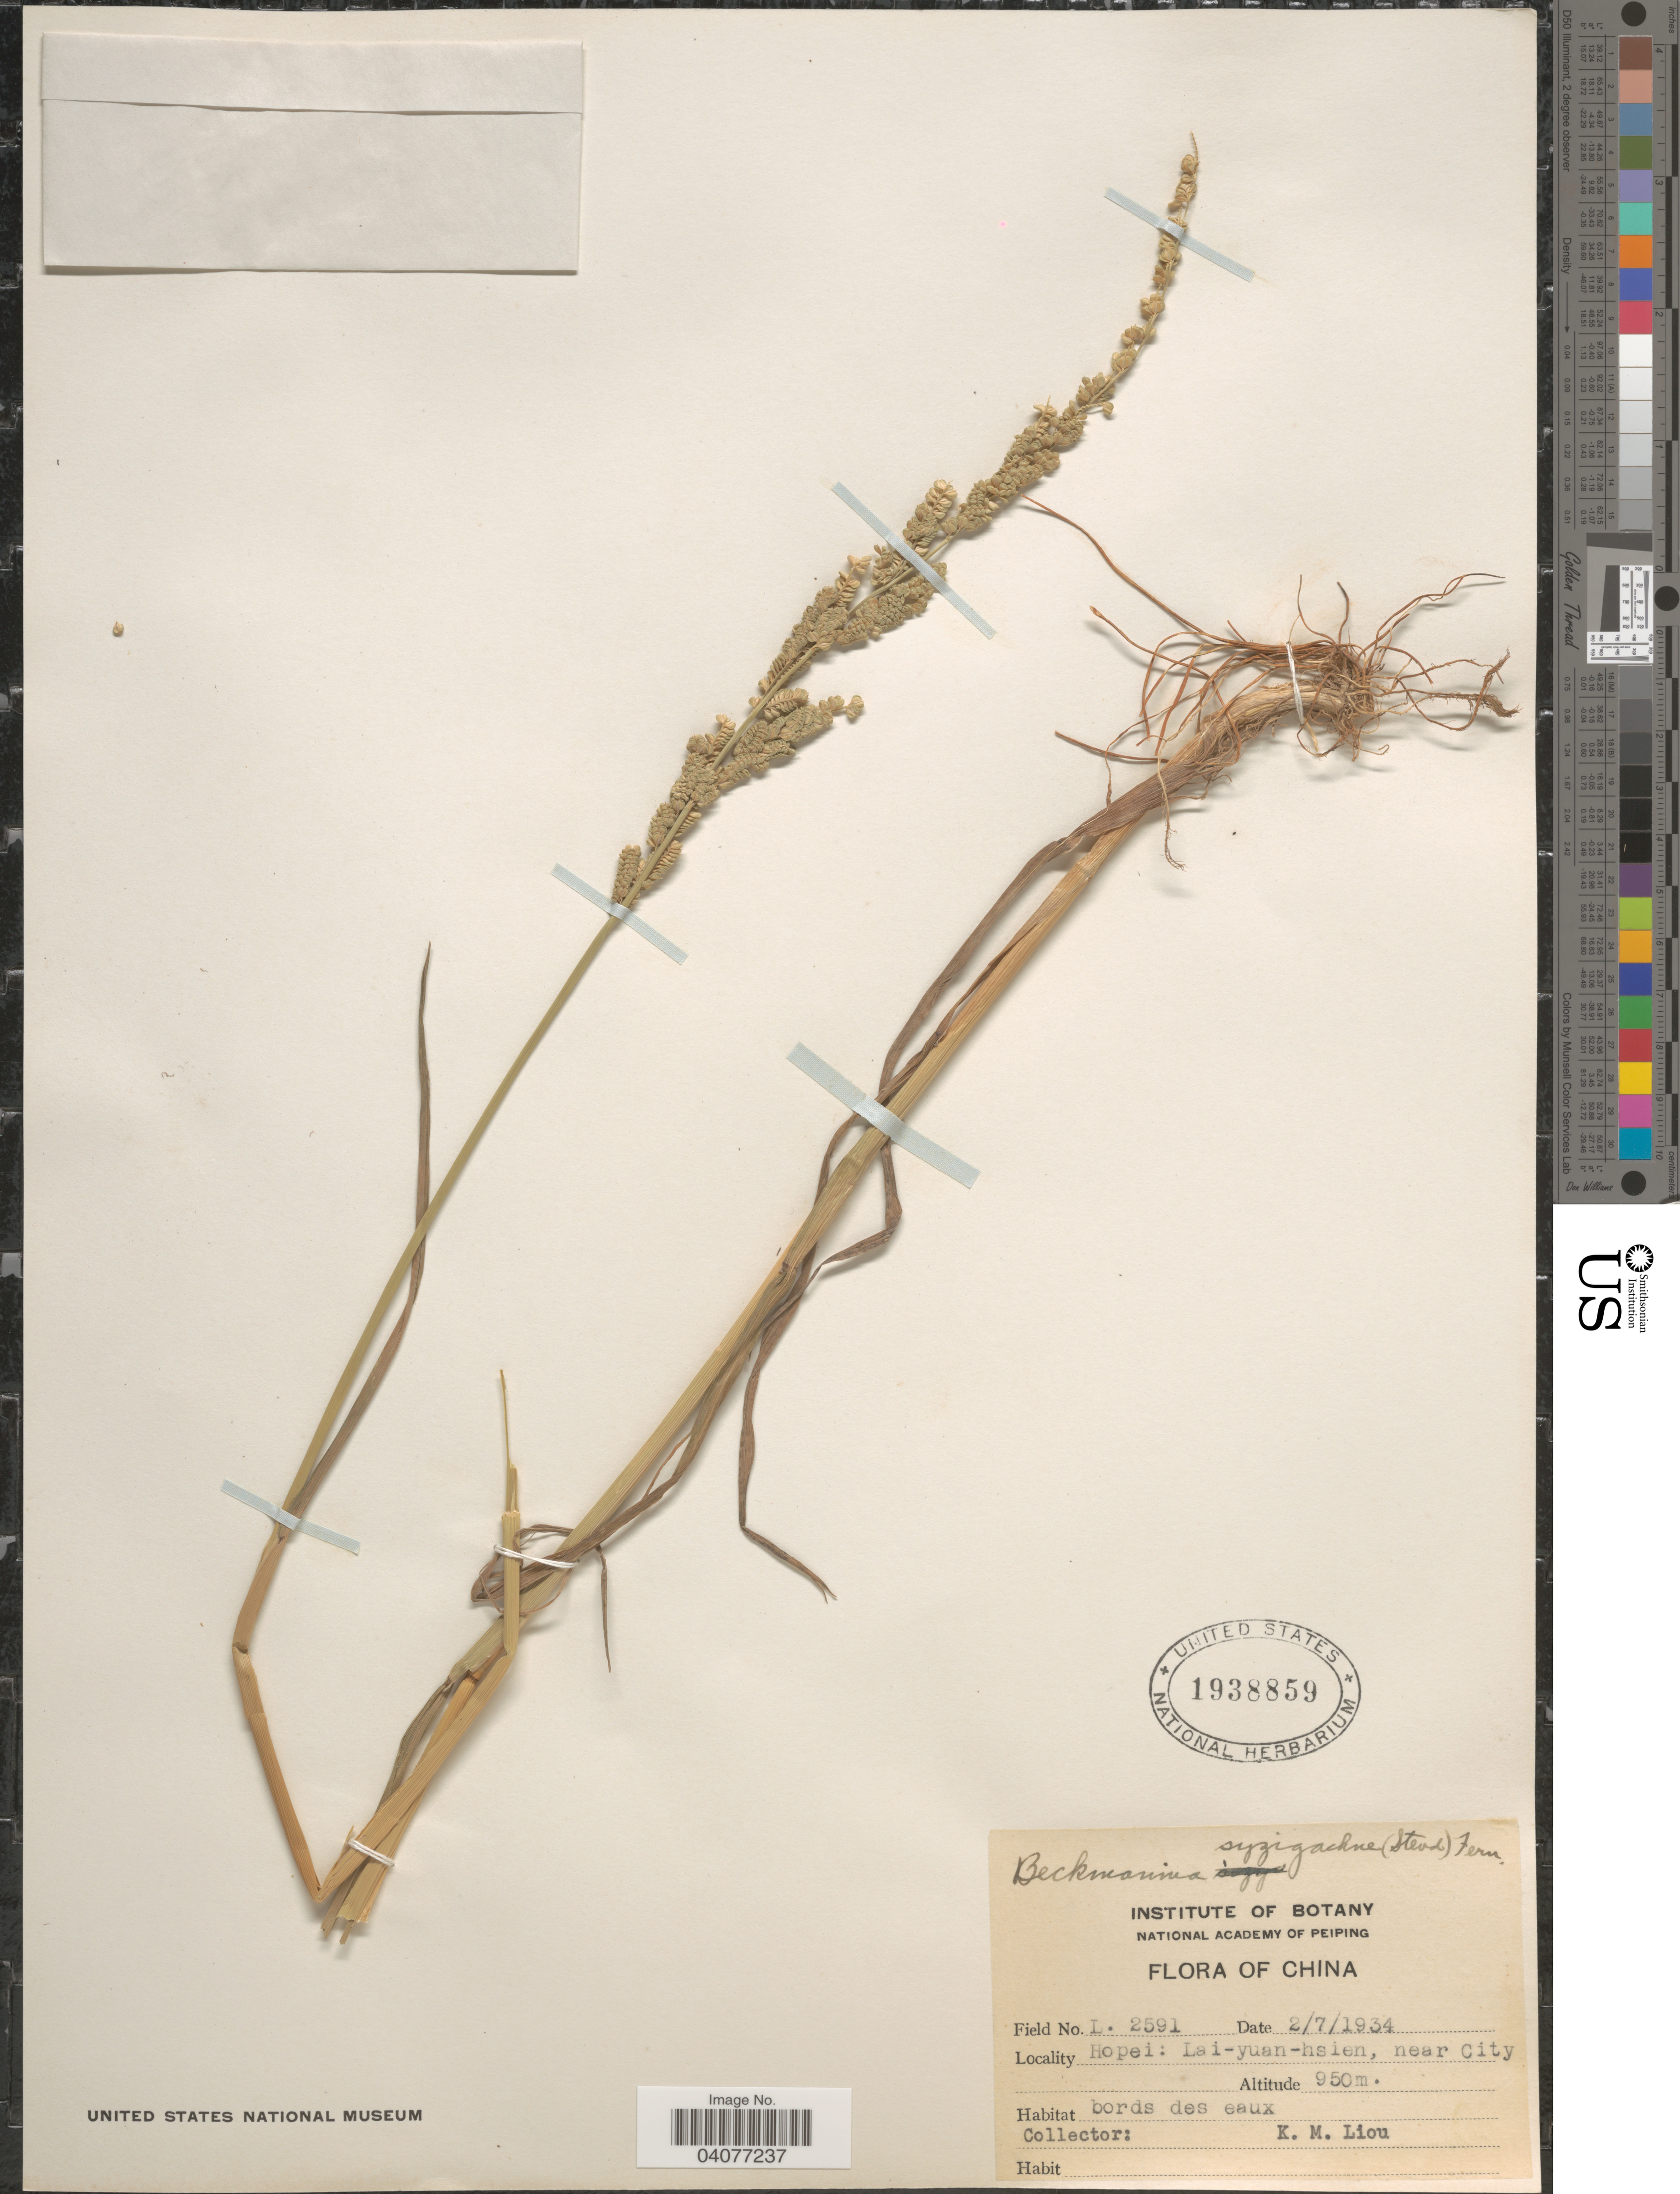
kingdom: Plantae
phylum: Tracheophyta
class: Liliopsida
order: Poales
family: Poaceae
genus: Beckmannia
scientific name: Beckmannia syzigachne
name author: (Steud.) Fernald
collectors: K. M. Liou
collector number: L2591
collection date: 1934-07-02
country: China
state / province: Hebei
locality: Hopei: Lai-yuan-hsien, near City.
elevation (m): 950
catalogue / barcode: US 1938859